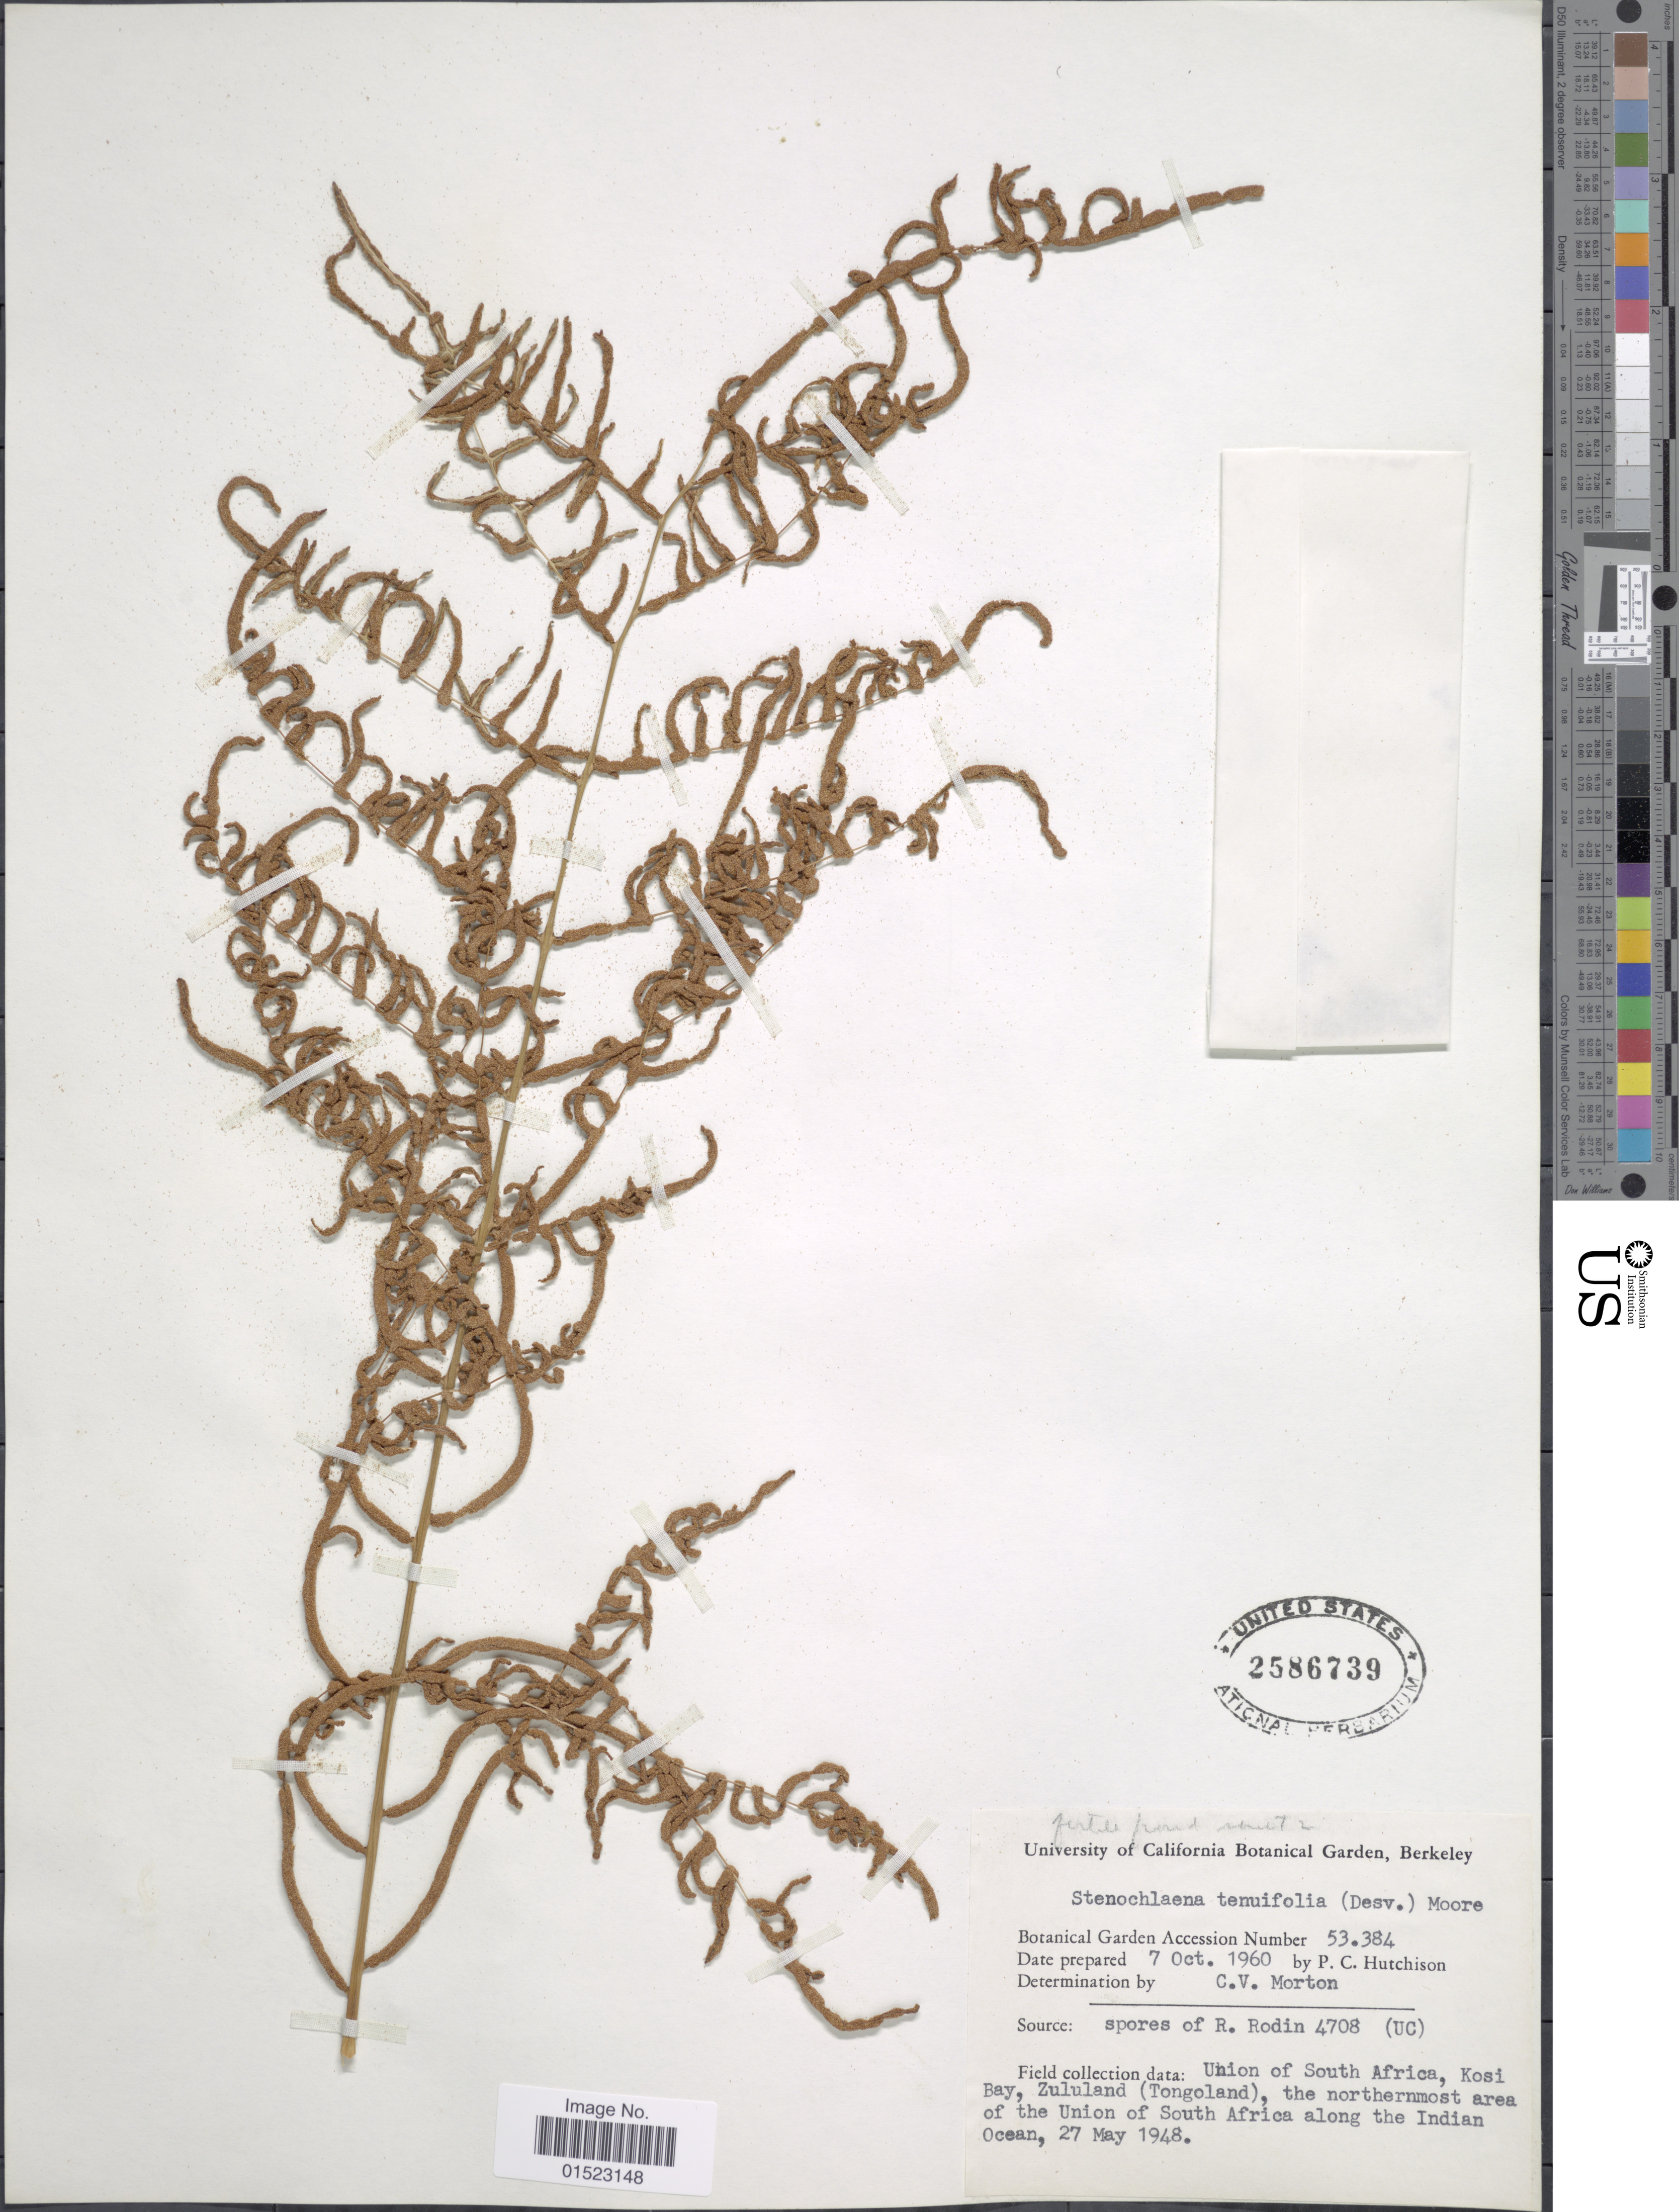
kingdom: Plantae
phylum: Tracheophyta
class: Polypodiopsida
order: Polypodiales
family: Blechnaceae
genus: Stenochlaena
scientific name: Stenochlaena tenuifolia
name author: (Desv.) T. Moore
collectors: P. C. Hutchison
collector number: Botanical Garden Number 53384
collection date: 1960-10-07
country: South Africa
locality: Union of South Africa, Kosi Bay, Zululand (Tongoland), the northernmost area of the Union of South Afrca along the Indian Ocean, Source: spores of R. Rodin 4708 (UC)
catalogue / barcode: US 2589739